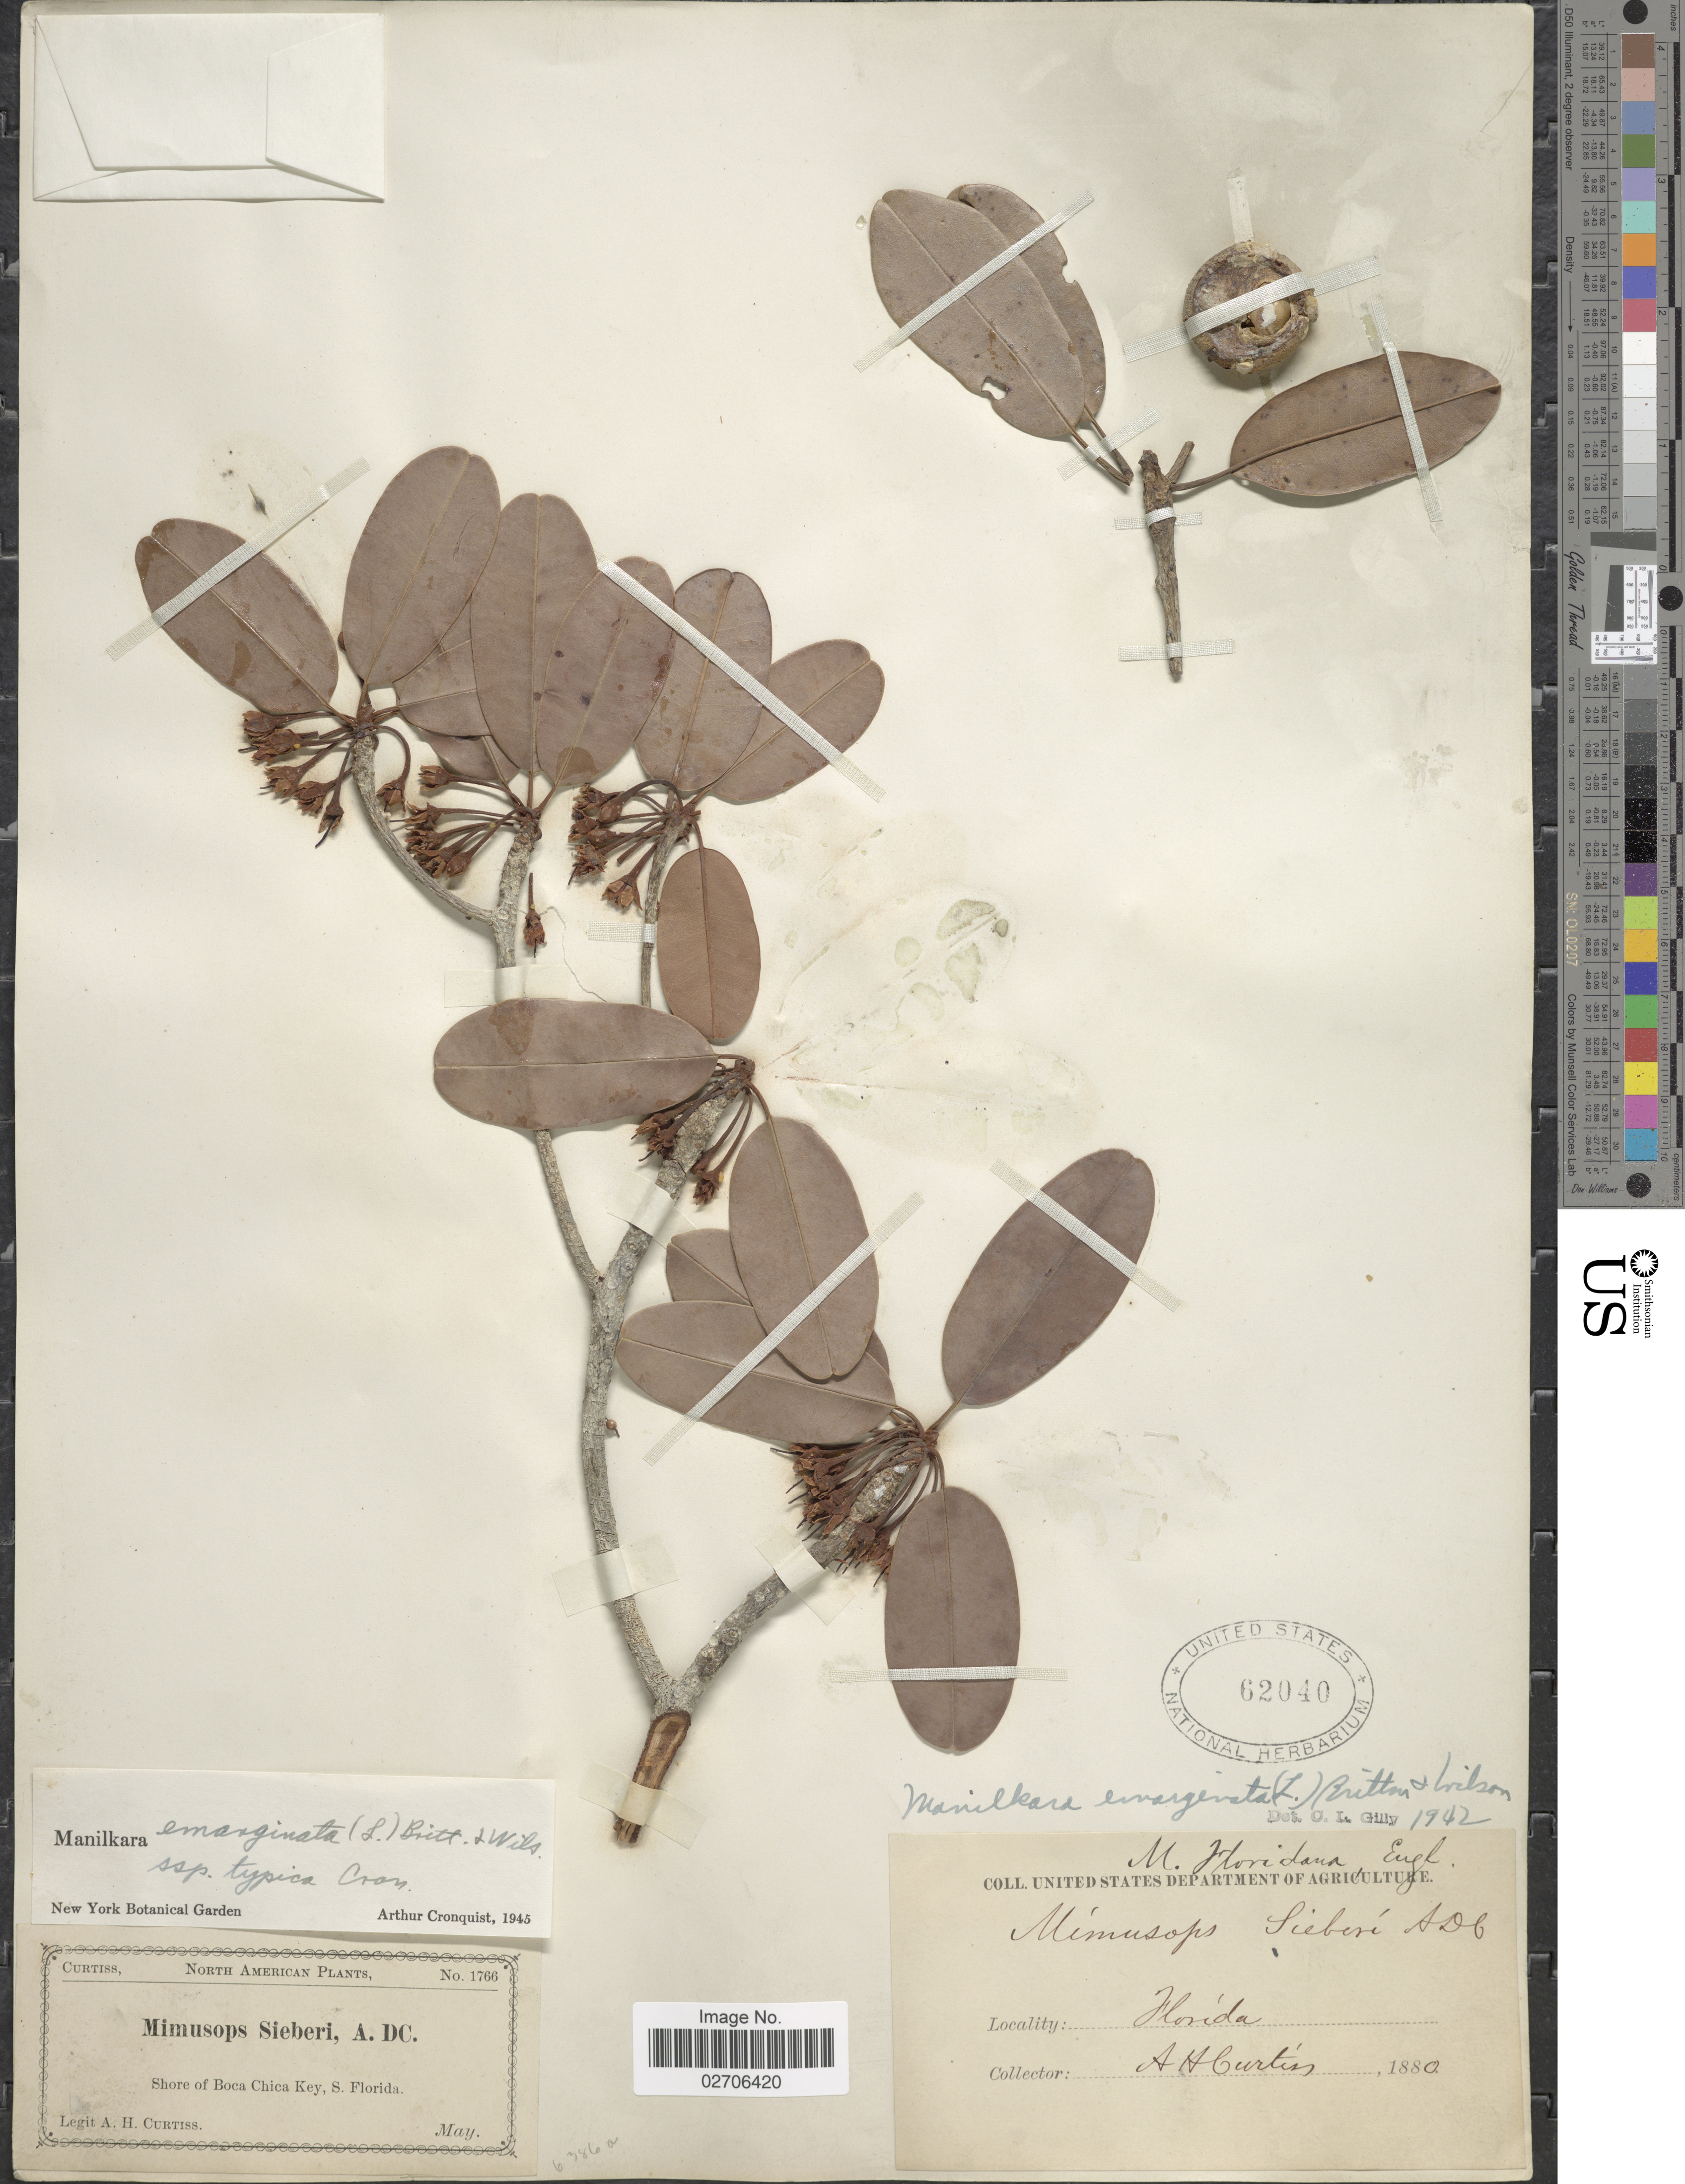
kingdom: Plantae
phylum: Tracheophyta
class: Magnoliopsida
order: Ericales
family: Sapotaceae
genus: Manilkara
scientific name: Manilkara emarginata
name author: (L.) Britton & P. Wilson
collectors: A. H. Curtiss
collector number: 1766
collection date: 1880-05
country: United States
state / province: Florida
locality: Shore of Boca Chica Key, S. Florida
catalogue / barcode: US 62040